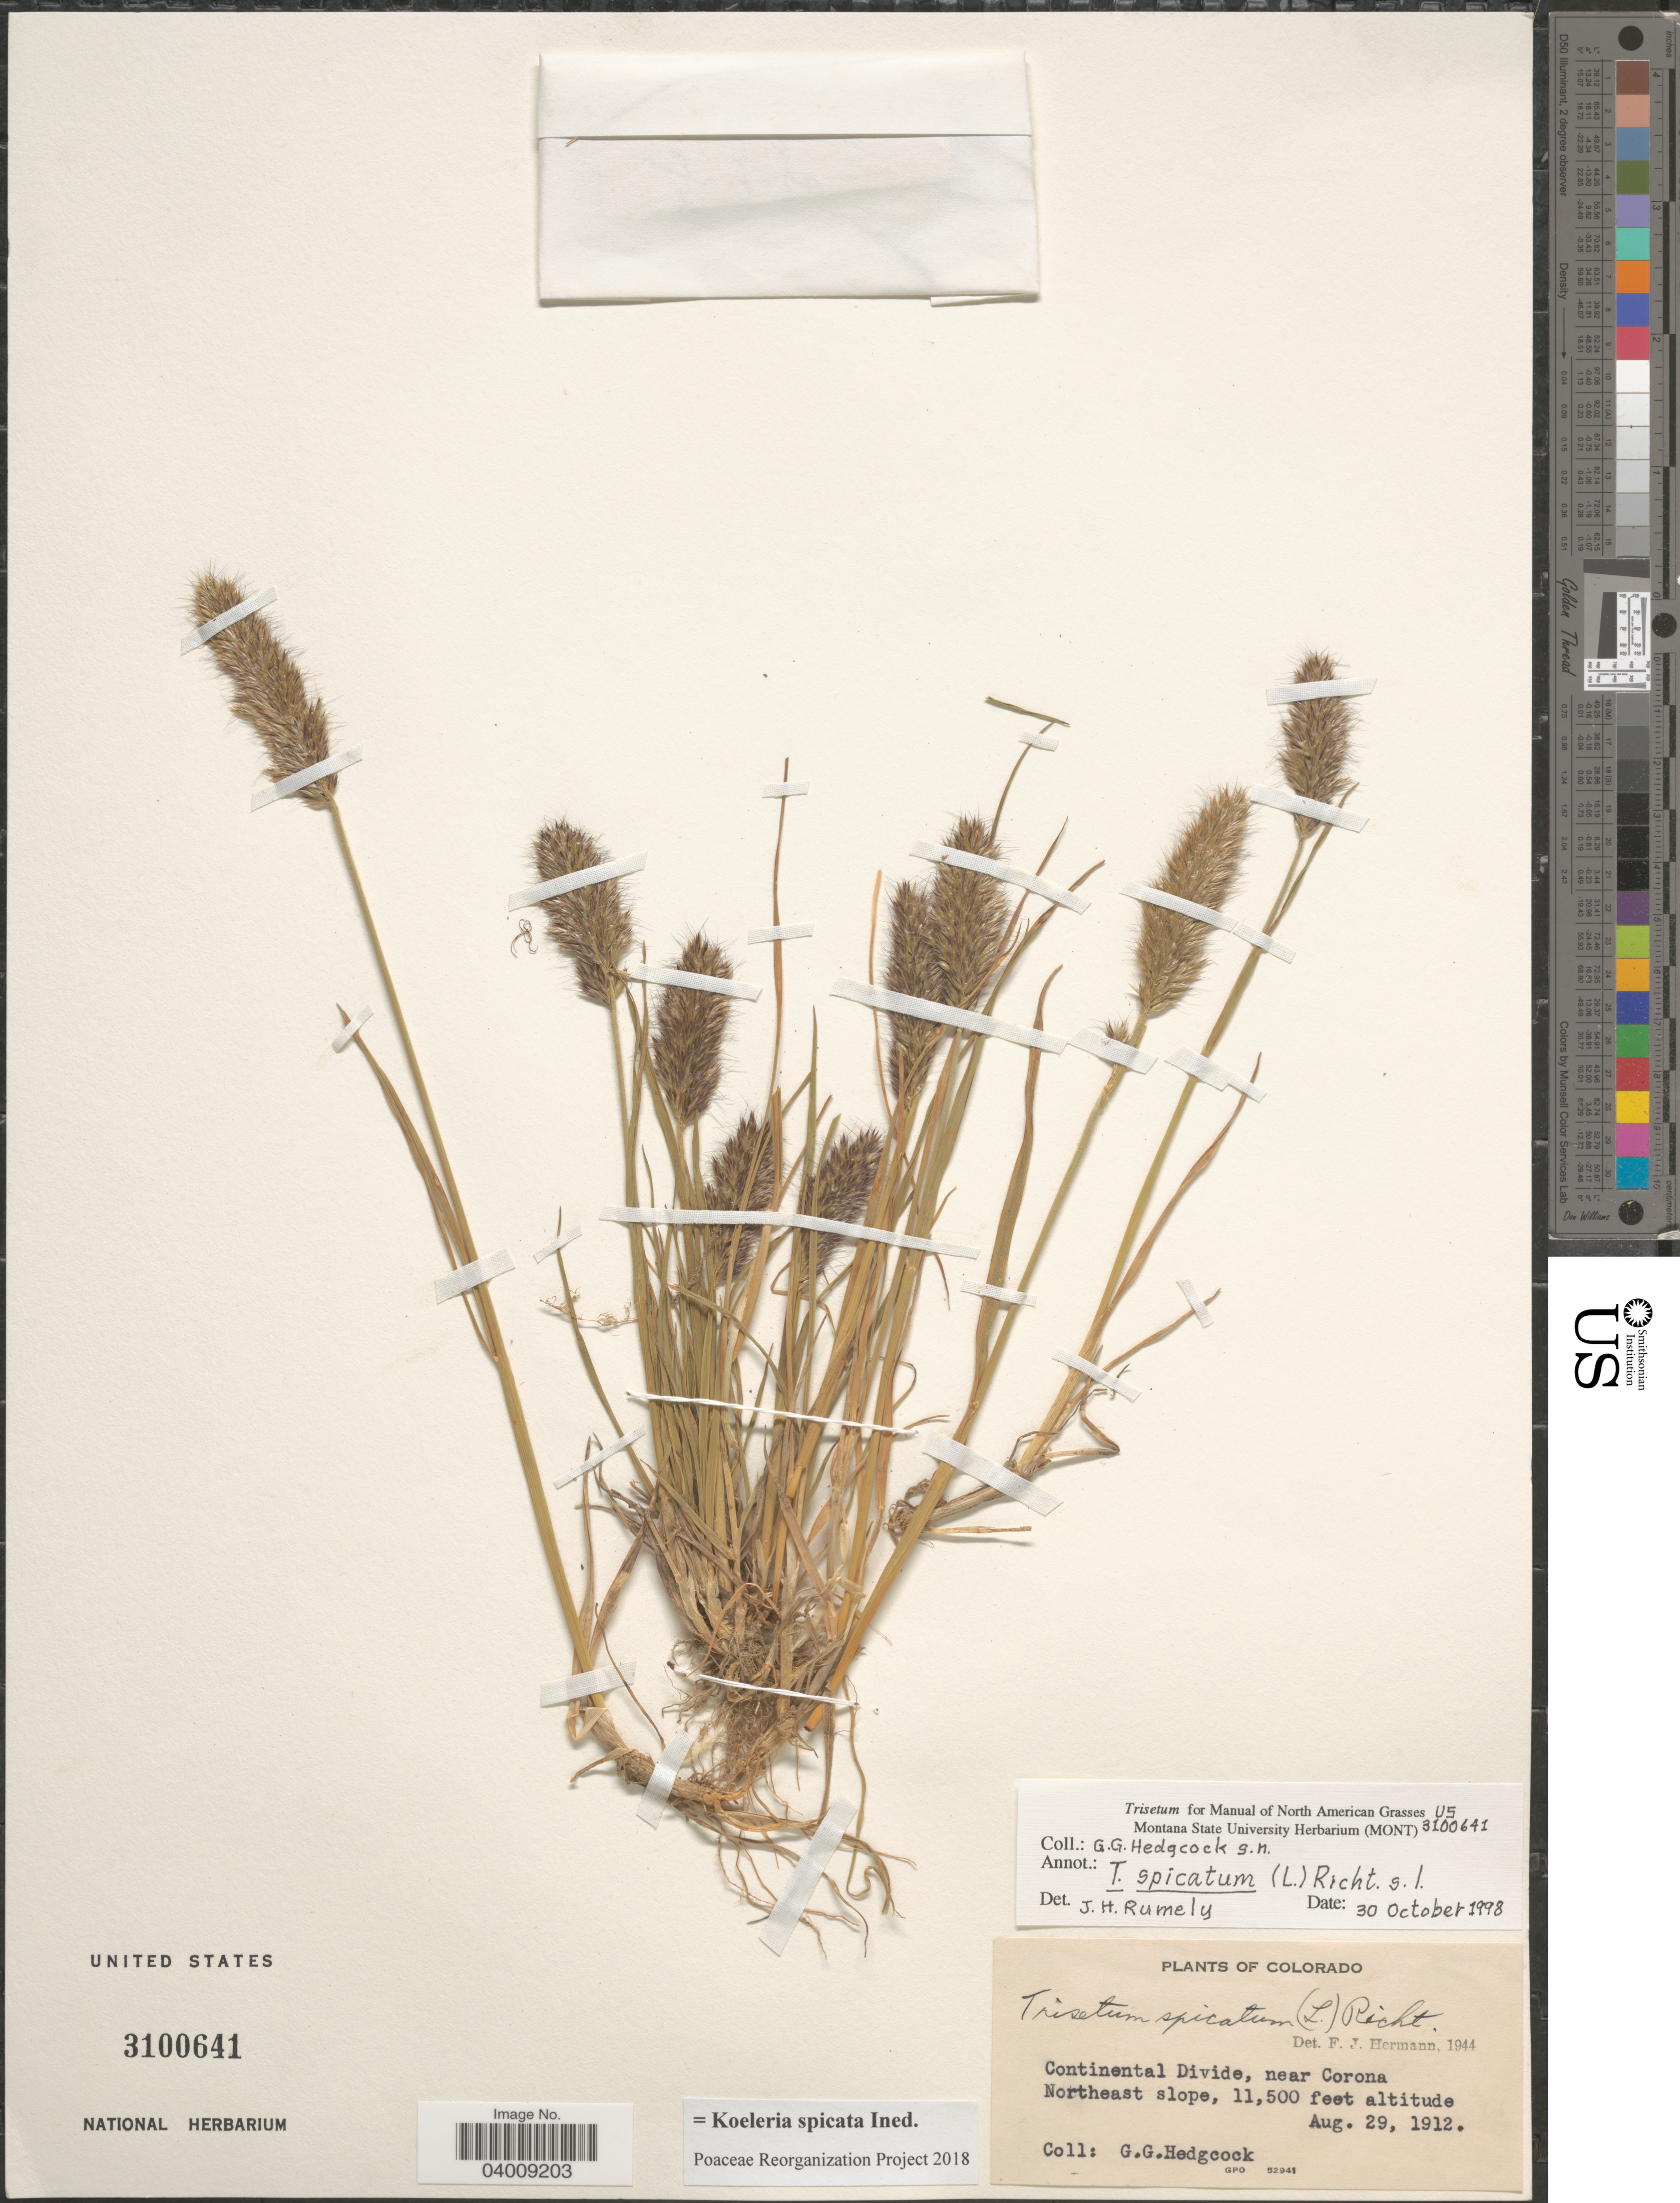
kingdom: Plantae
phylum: Tracheophyta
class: Liliopsida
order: Poales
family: Poaceae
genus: Koeleria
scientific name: Koeleria spicata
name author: (L.) Barberá et al.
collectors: G. Hedgcock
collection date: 1912-08-29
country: United States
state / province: Colorado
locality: Continental Divide, near Corona. Northeast slope.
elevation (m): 3505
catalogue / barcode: US 3100641